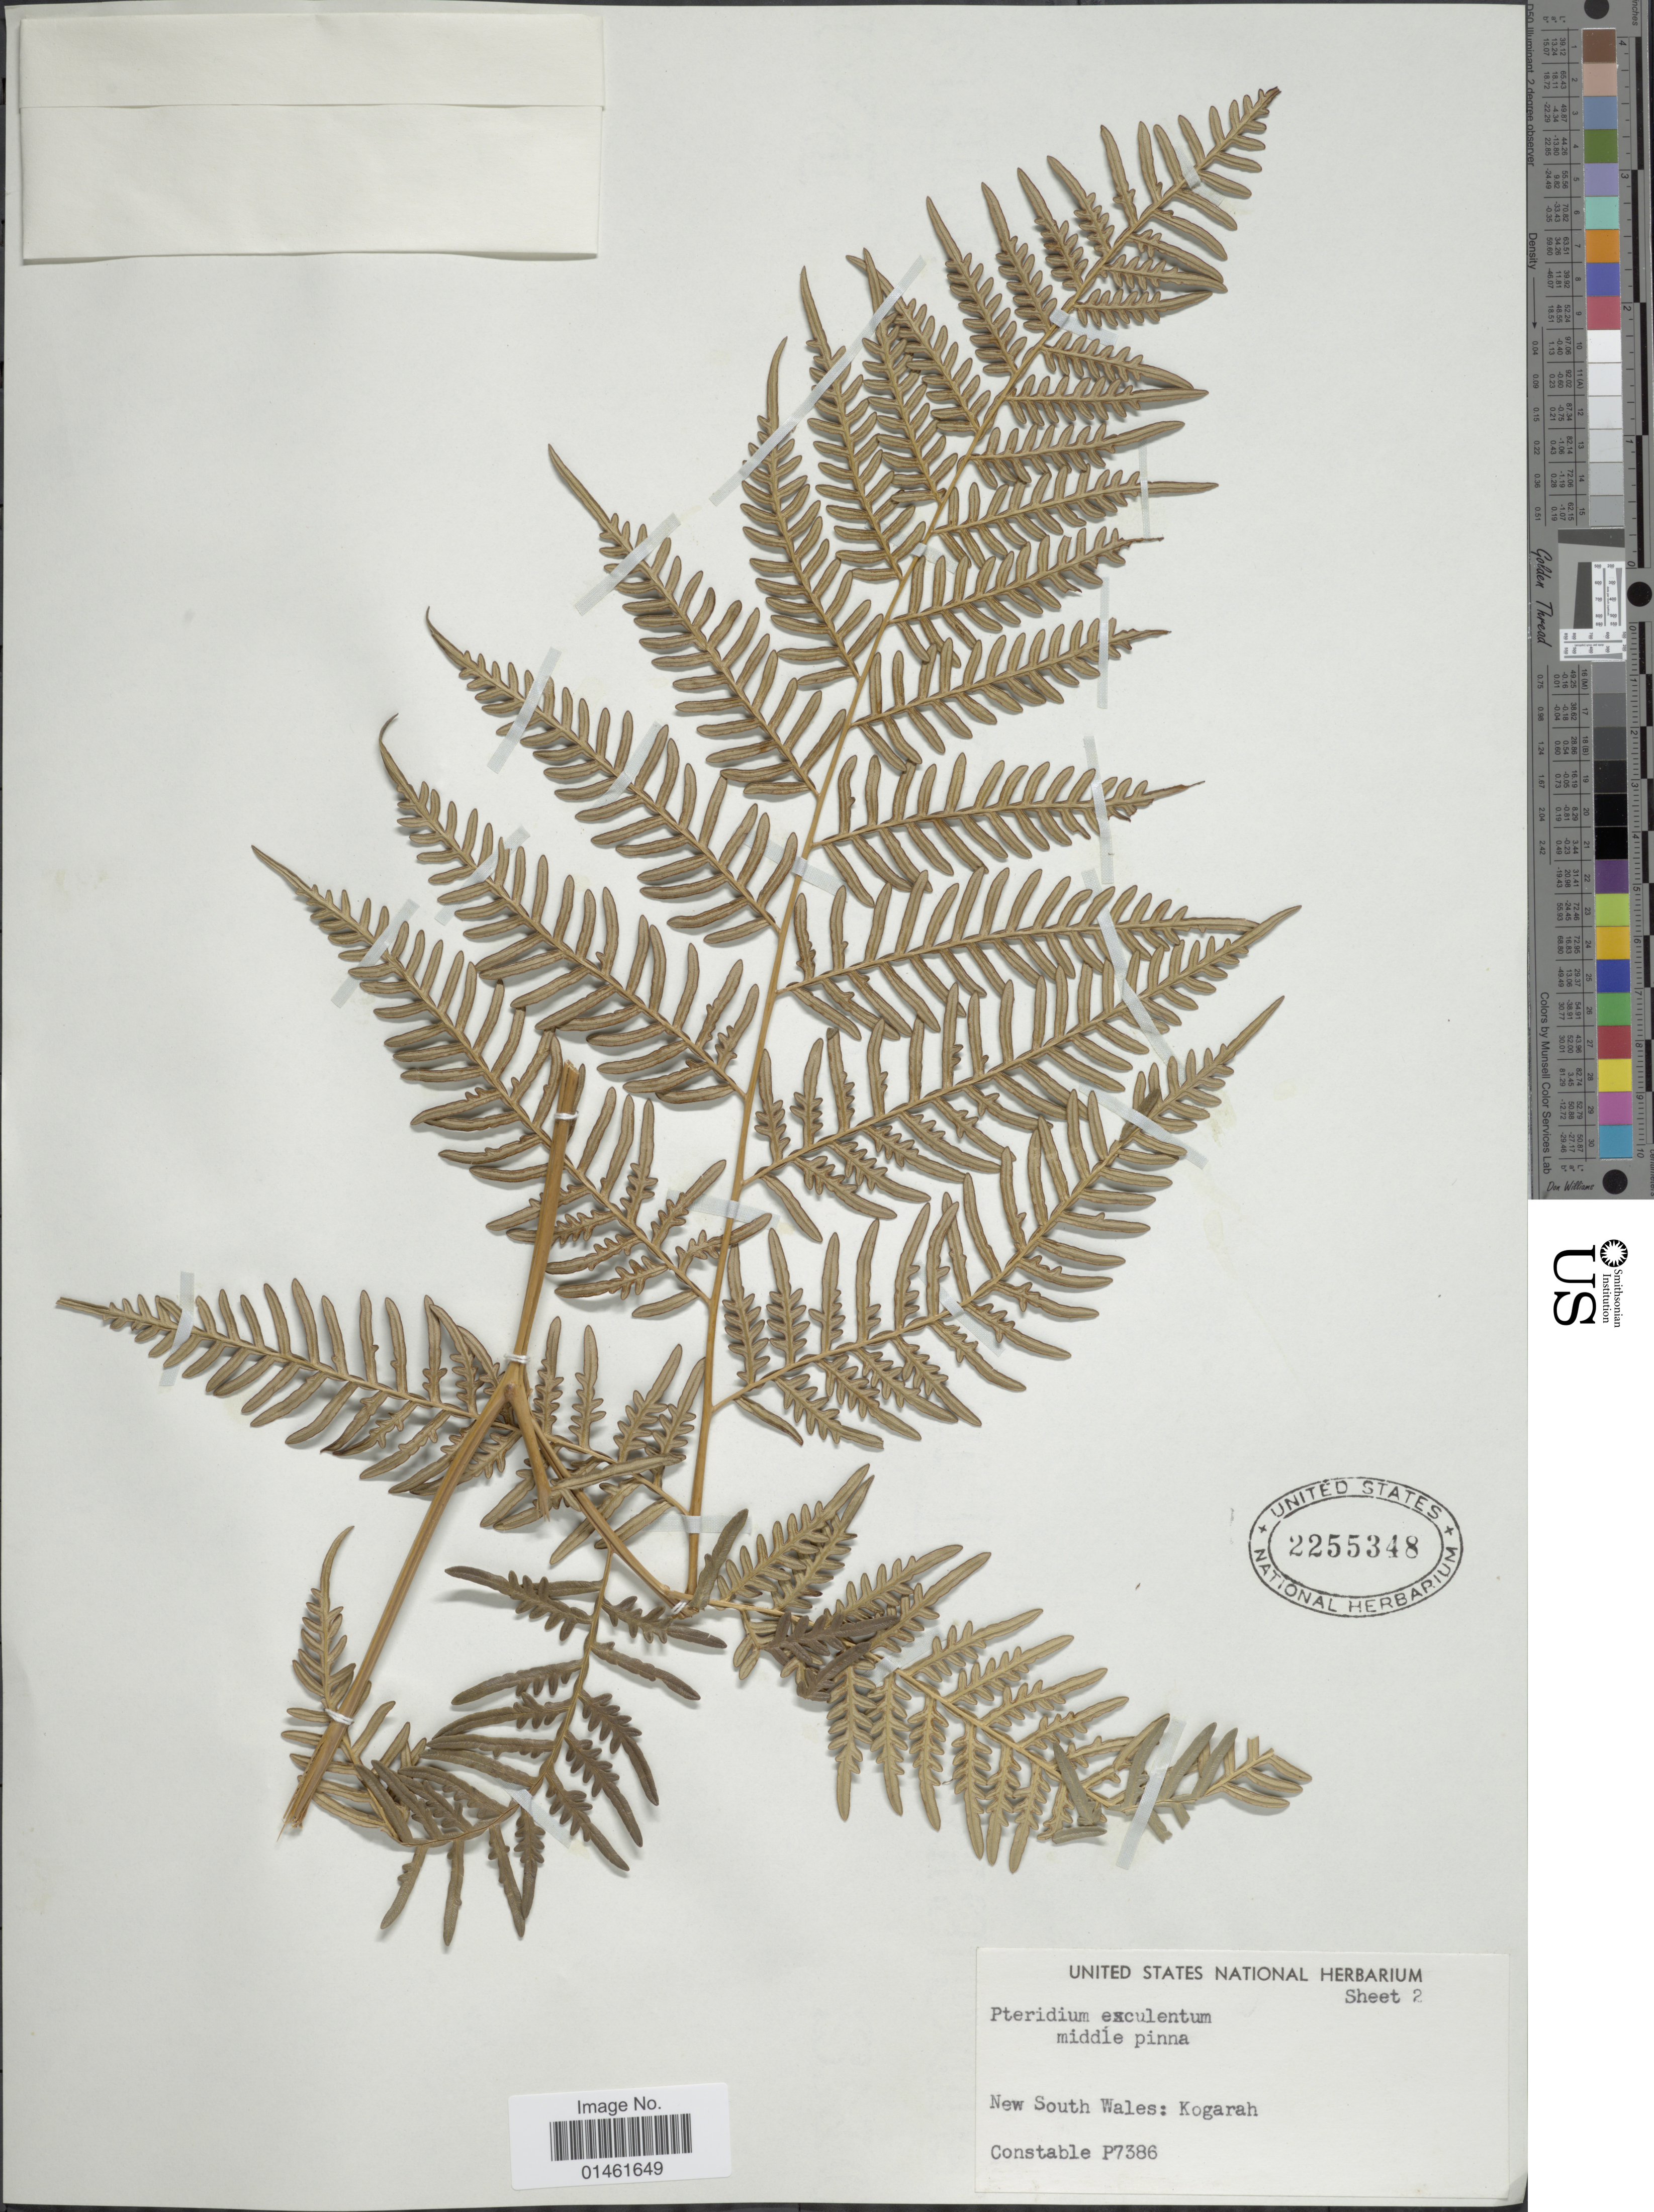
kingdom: Plantae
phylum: Tracheophyta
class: Polypodiopsida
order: Polypodiales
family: Dennstaedtiaceae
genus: Pteridium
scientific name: Pteridium esculentum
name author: (G. Forst.) Cockayne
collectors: Constable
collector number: P7386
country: Australia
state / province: New South Wales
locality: New South Wales: Kogarah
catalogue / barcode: US 2255348